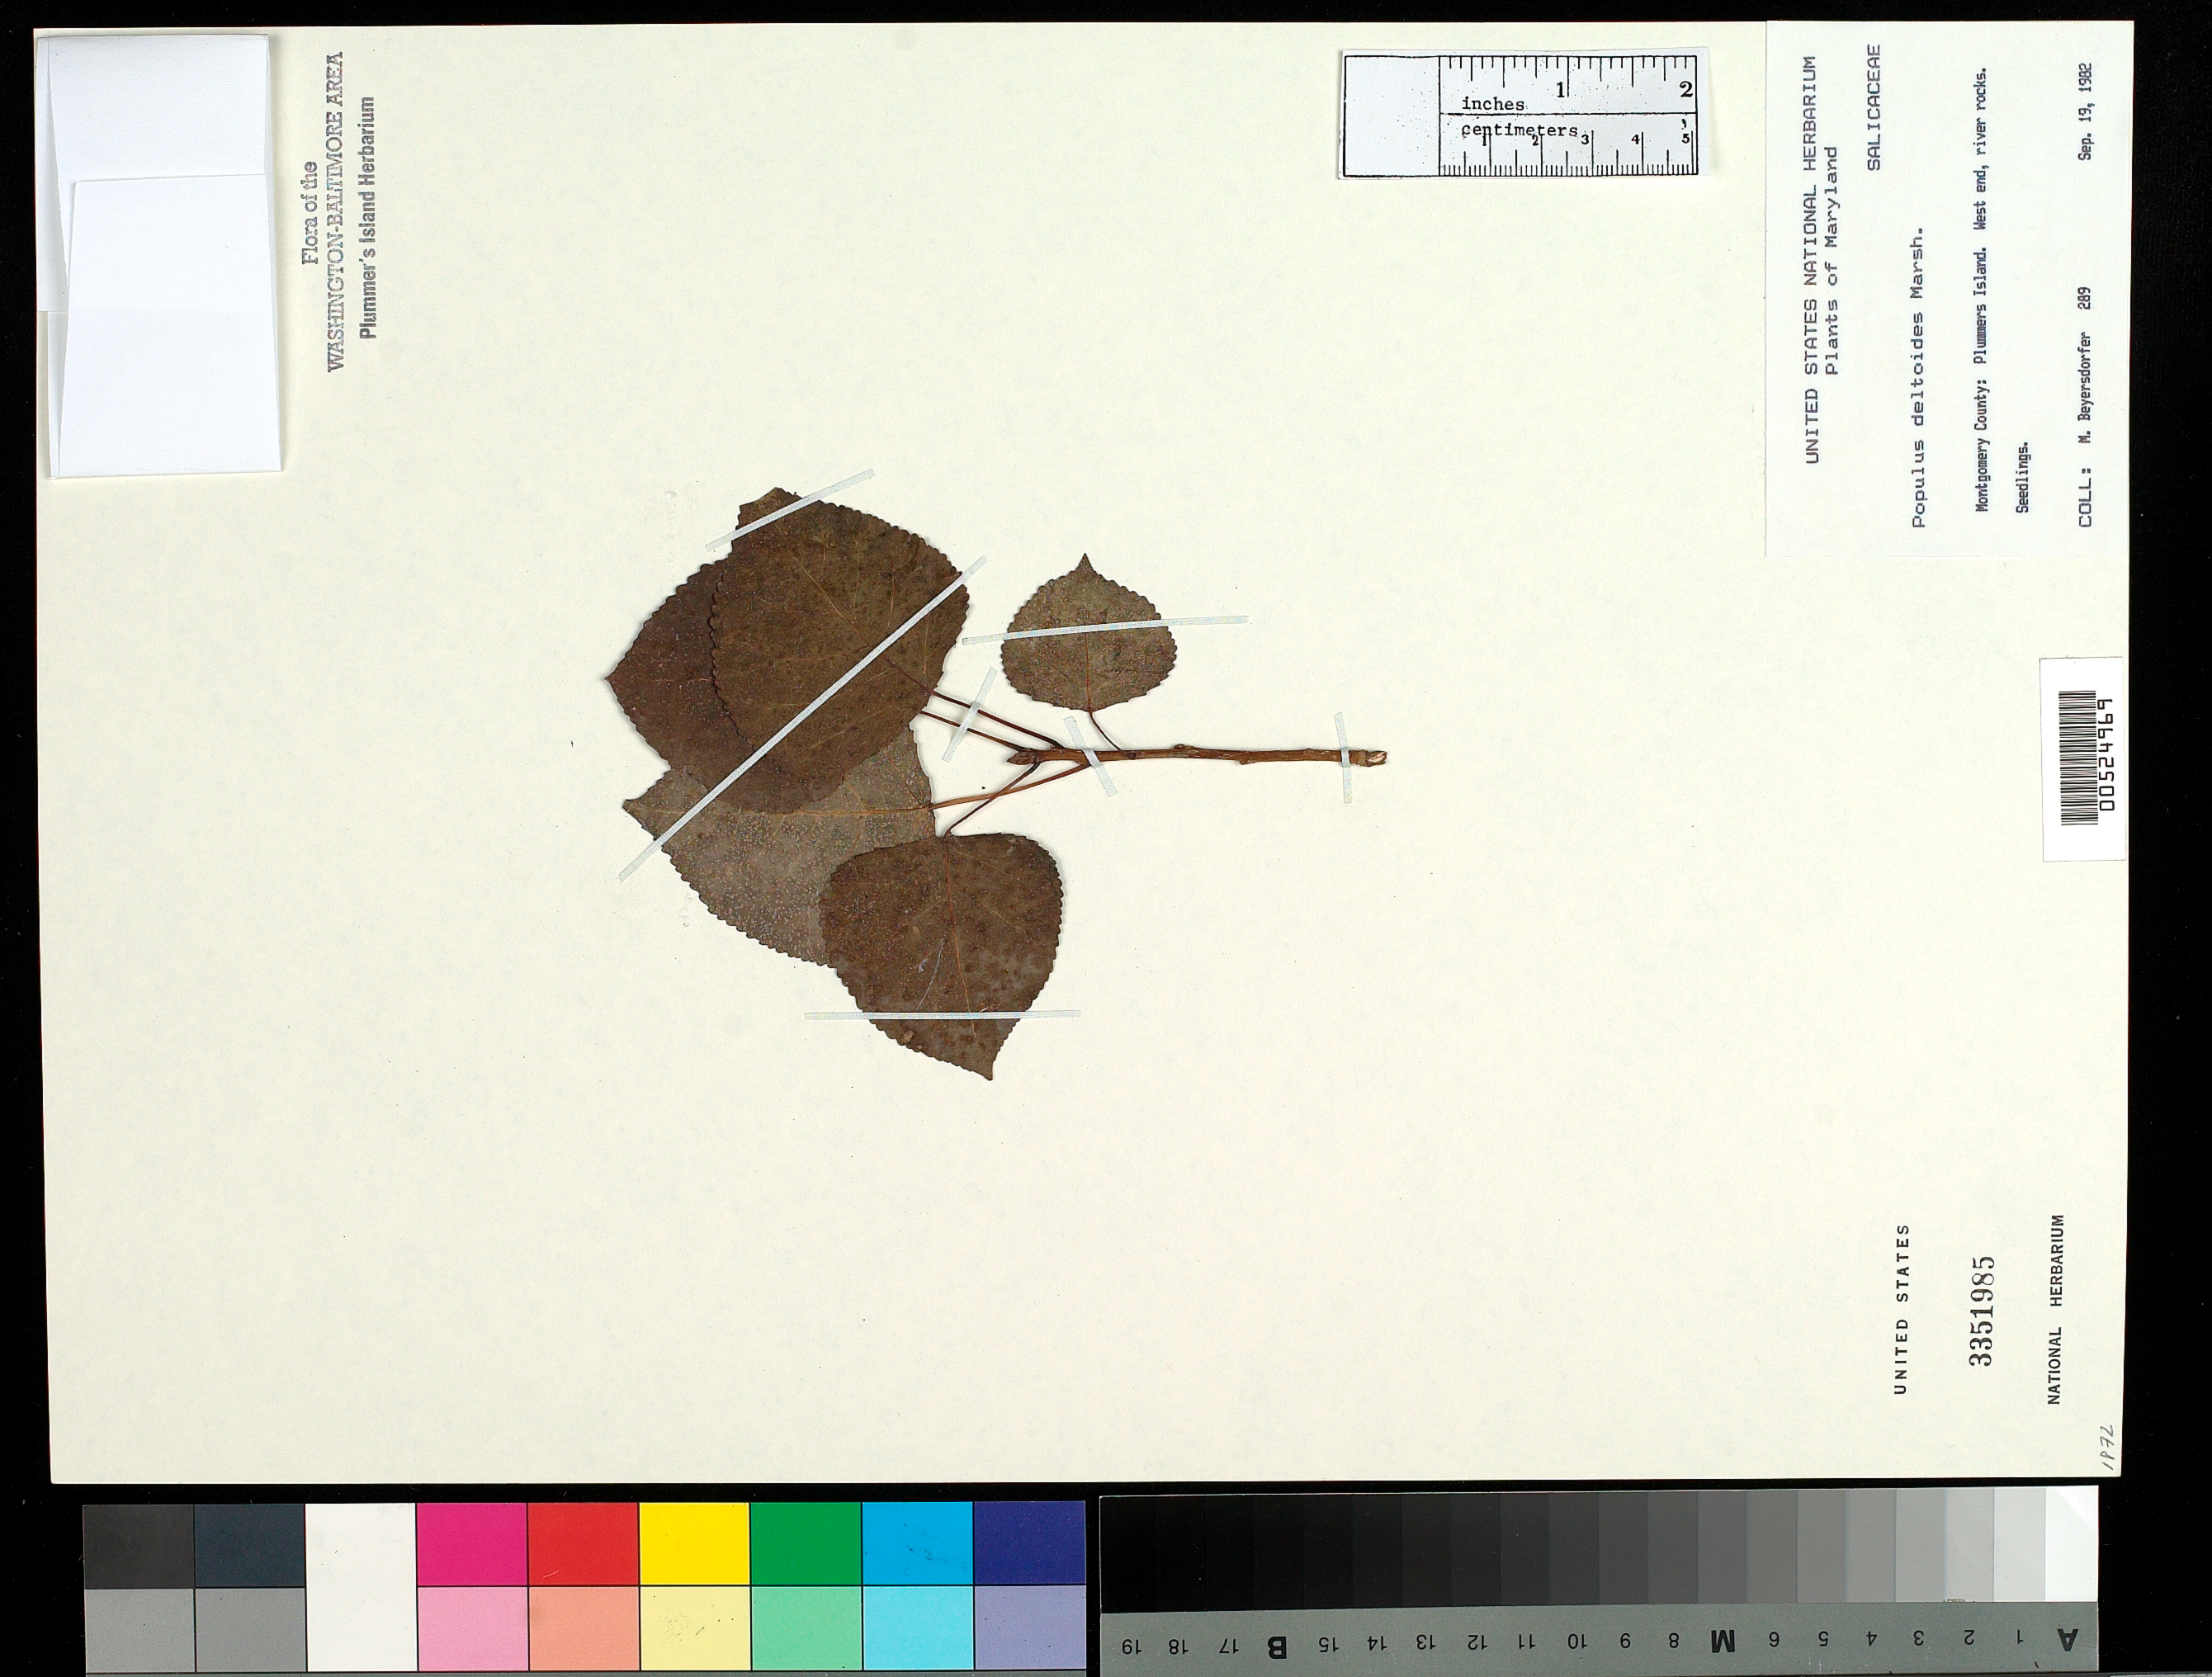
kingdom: Plantae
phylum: Tracheophyta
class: Magnoliopsida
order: Malpighiales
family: Salicaceae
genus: Populus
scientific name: Populus deltoides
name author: W. Bartram ex Marshall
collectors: M. Beyersdorfer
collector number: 289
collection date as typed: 19 Sep 1982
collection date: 1982-09-19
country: United States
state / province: Maryland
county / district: Montgomery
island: Plummers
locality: Plummers Island. West end, river rocks.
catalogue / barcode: US 3351985